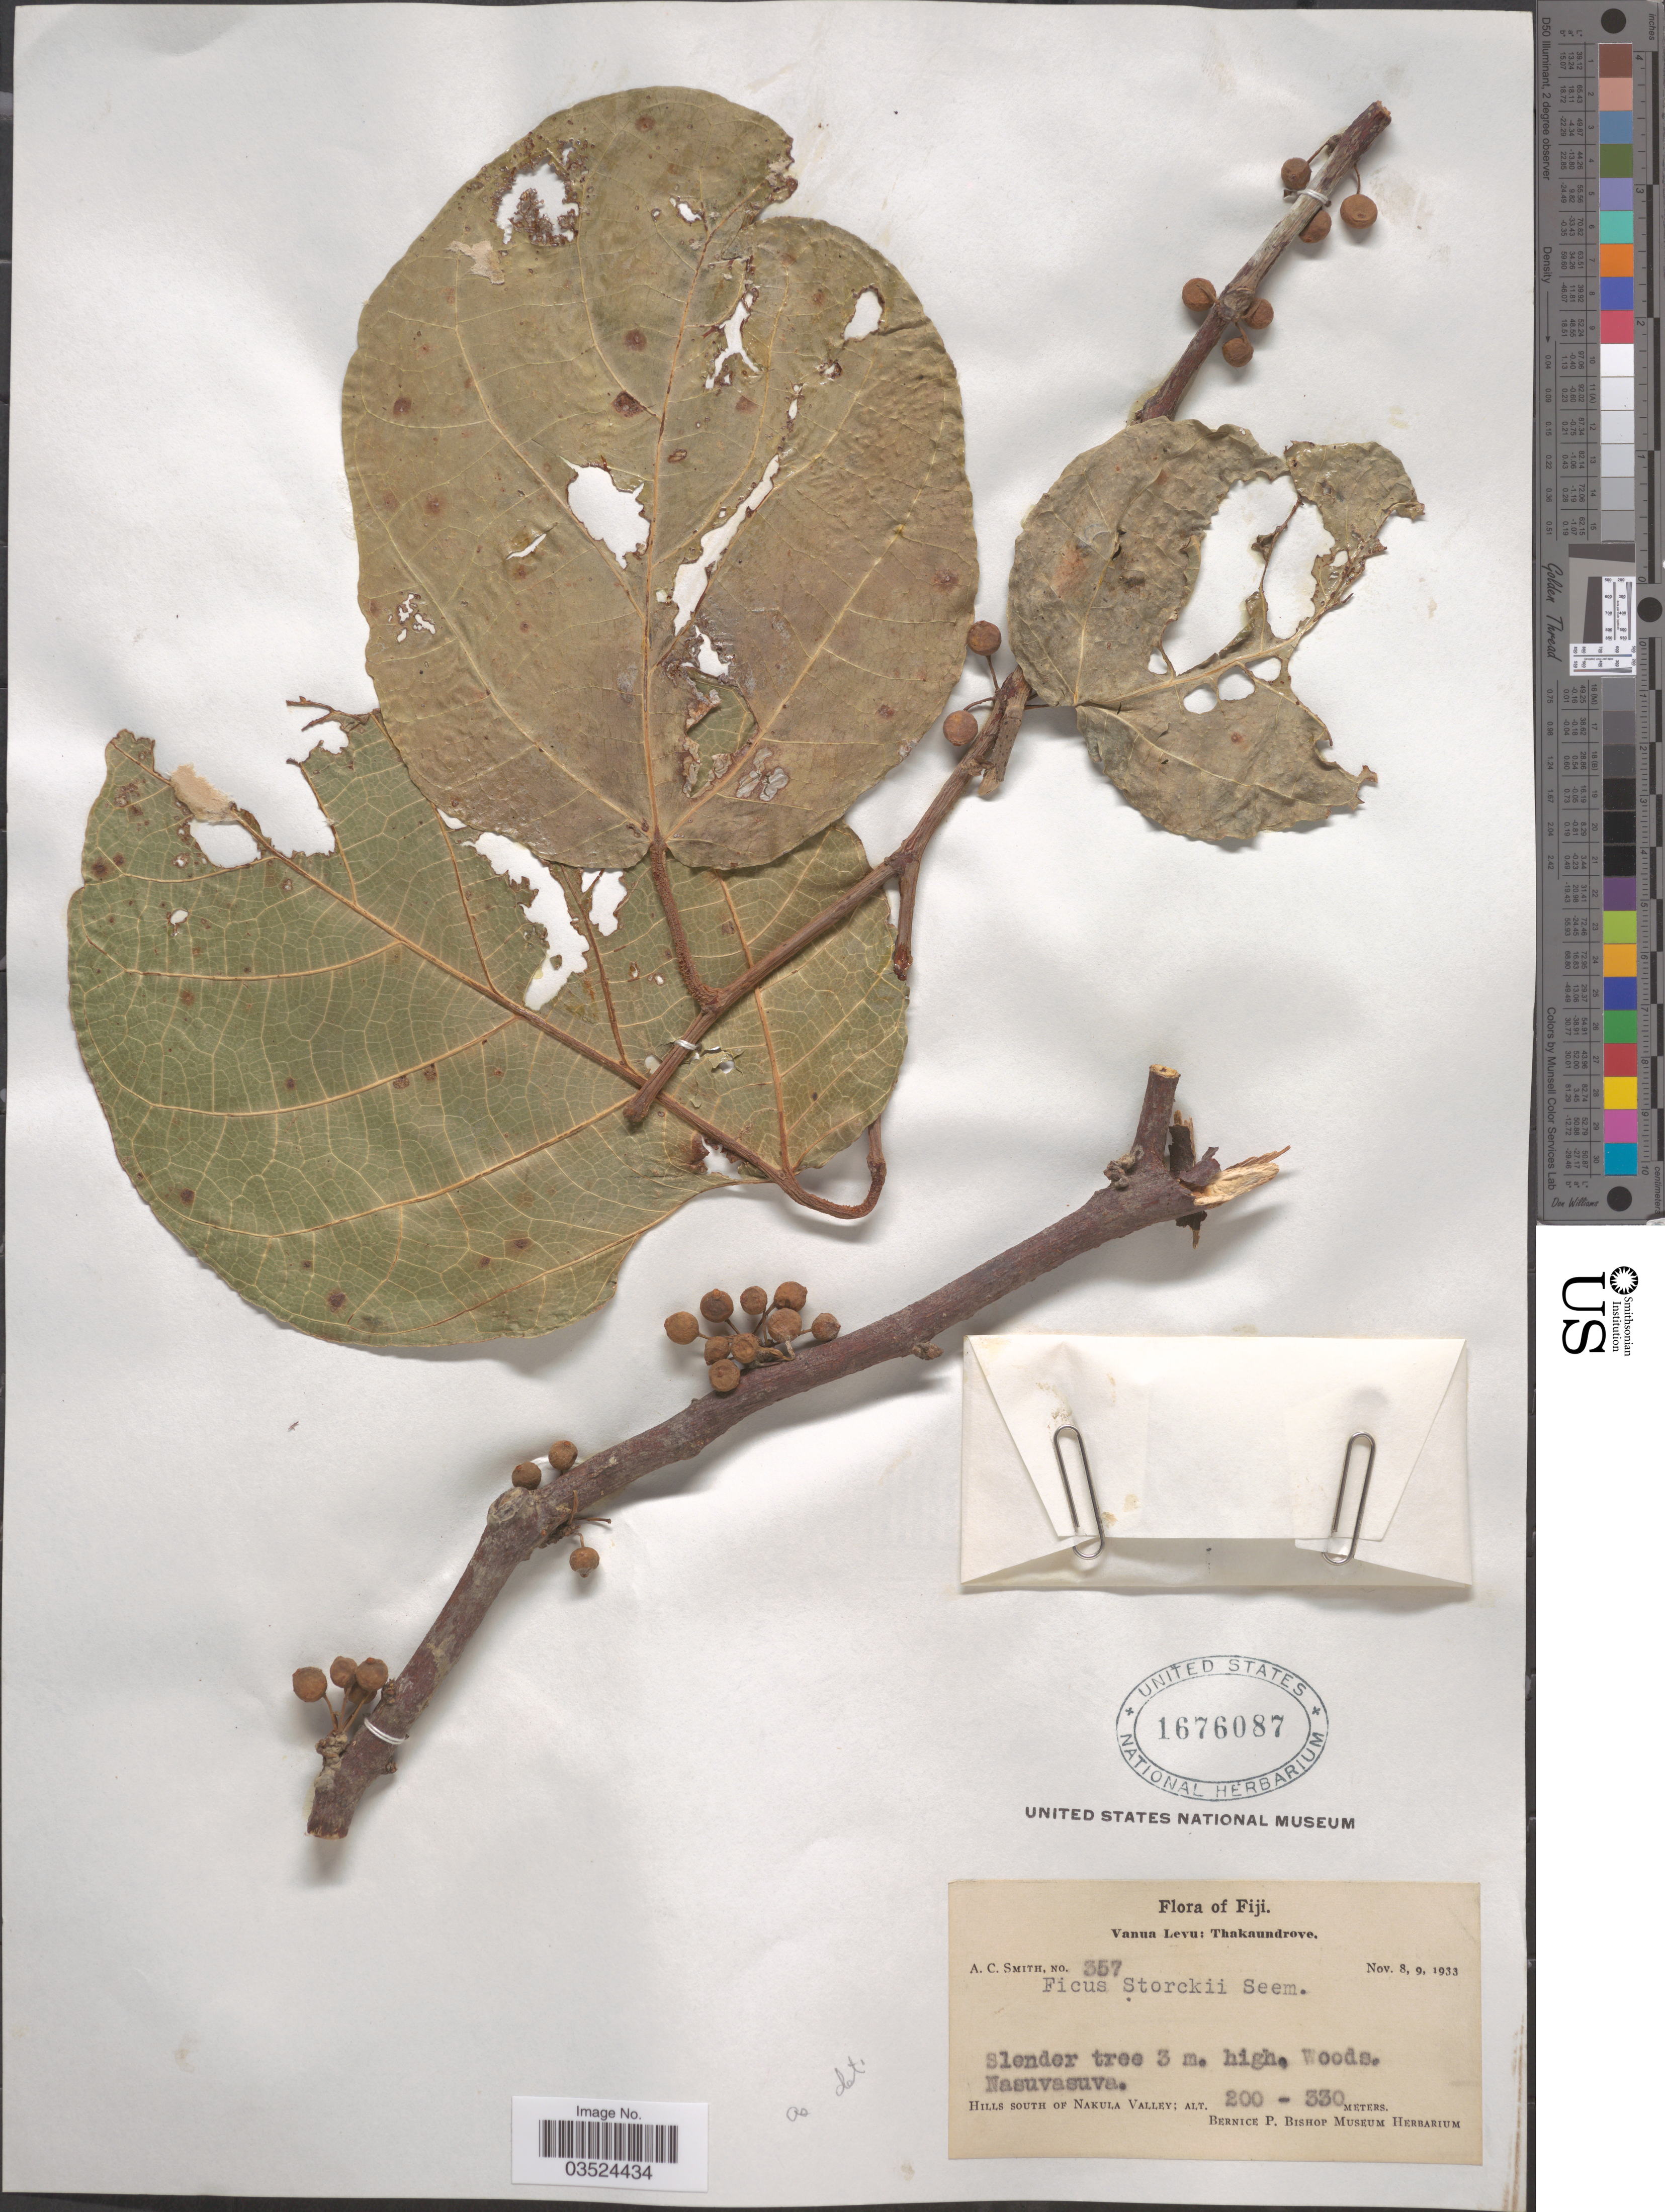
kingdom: Plantae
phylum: Tracheophyta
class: Magnoliopsida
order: Rosales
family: Moraceae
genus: Ficus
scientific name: Ficus storckii var. storckii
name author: Seem.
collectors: A. C. Smith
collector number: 357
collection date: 1933-11-08/1933-11-09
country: Fiji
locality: Vanua Levu: Thakaundrove. Nasuvasuva. Hills south of Nakula Valley.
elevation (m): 200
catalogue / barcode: US 1676087